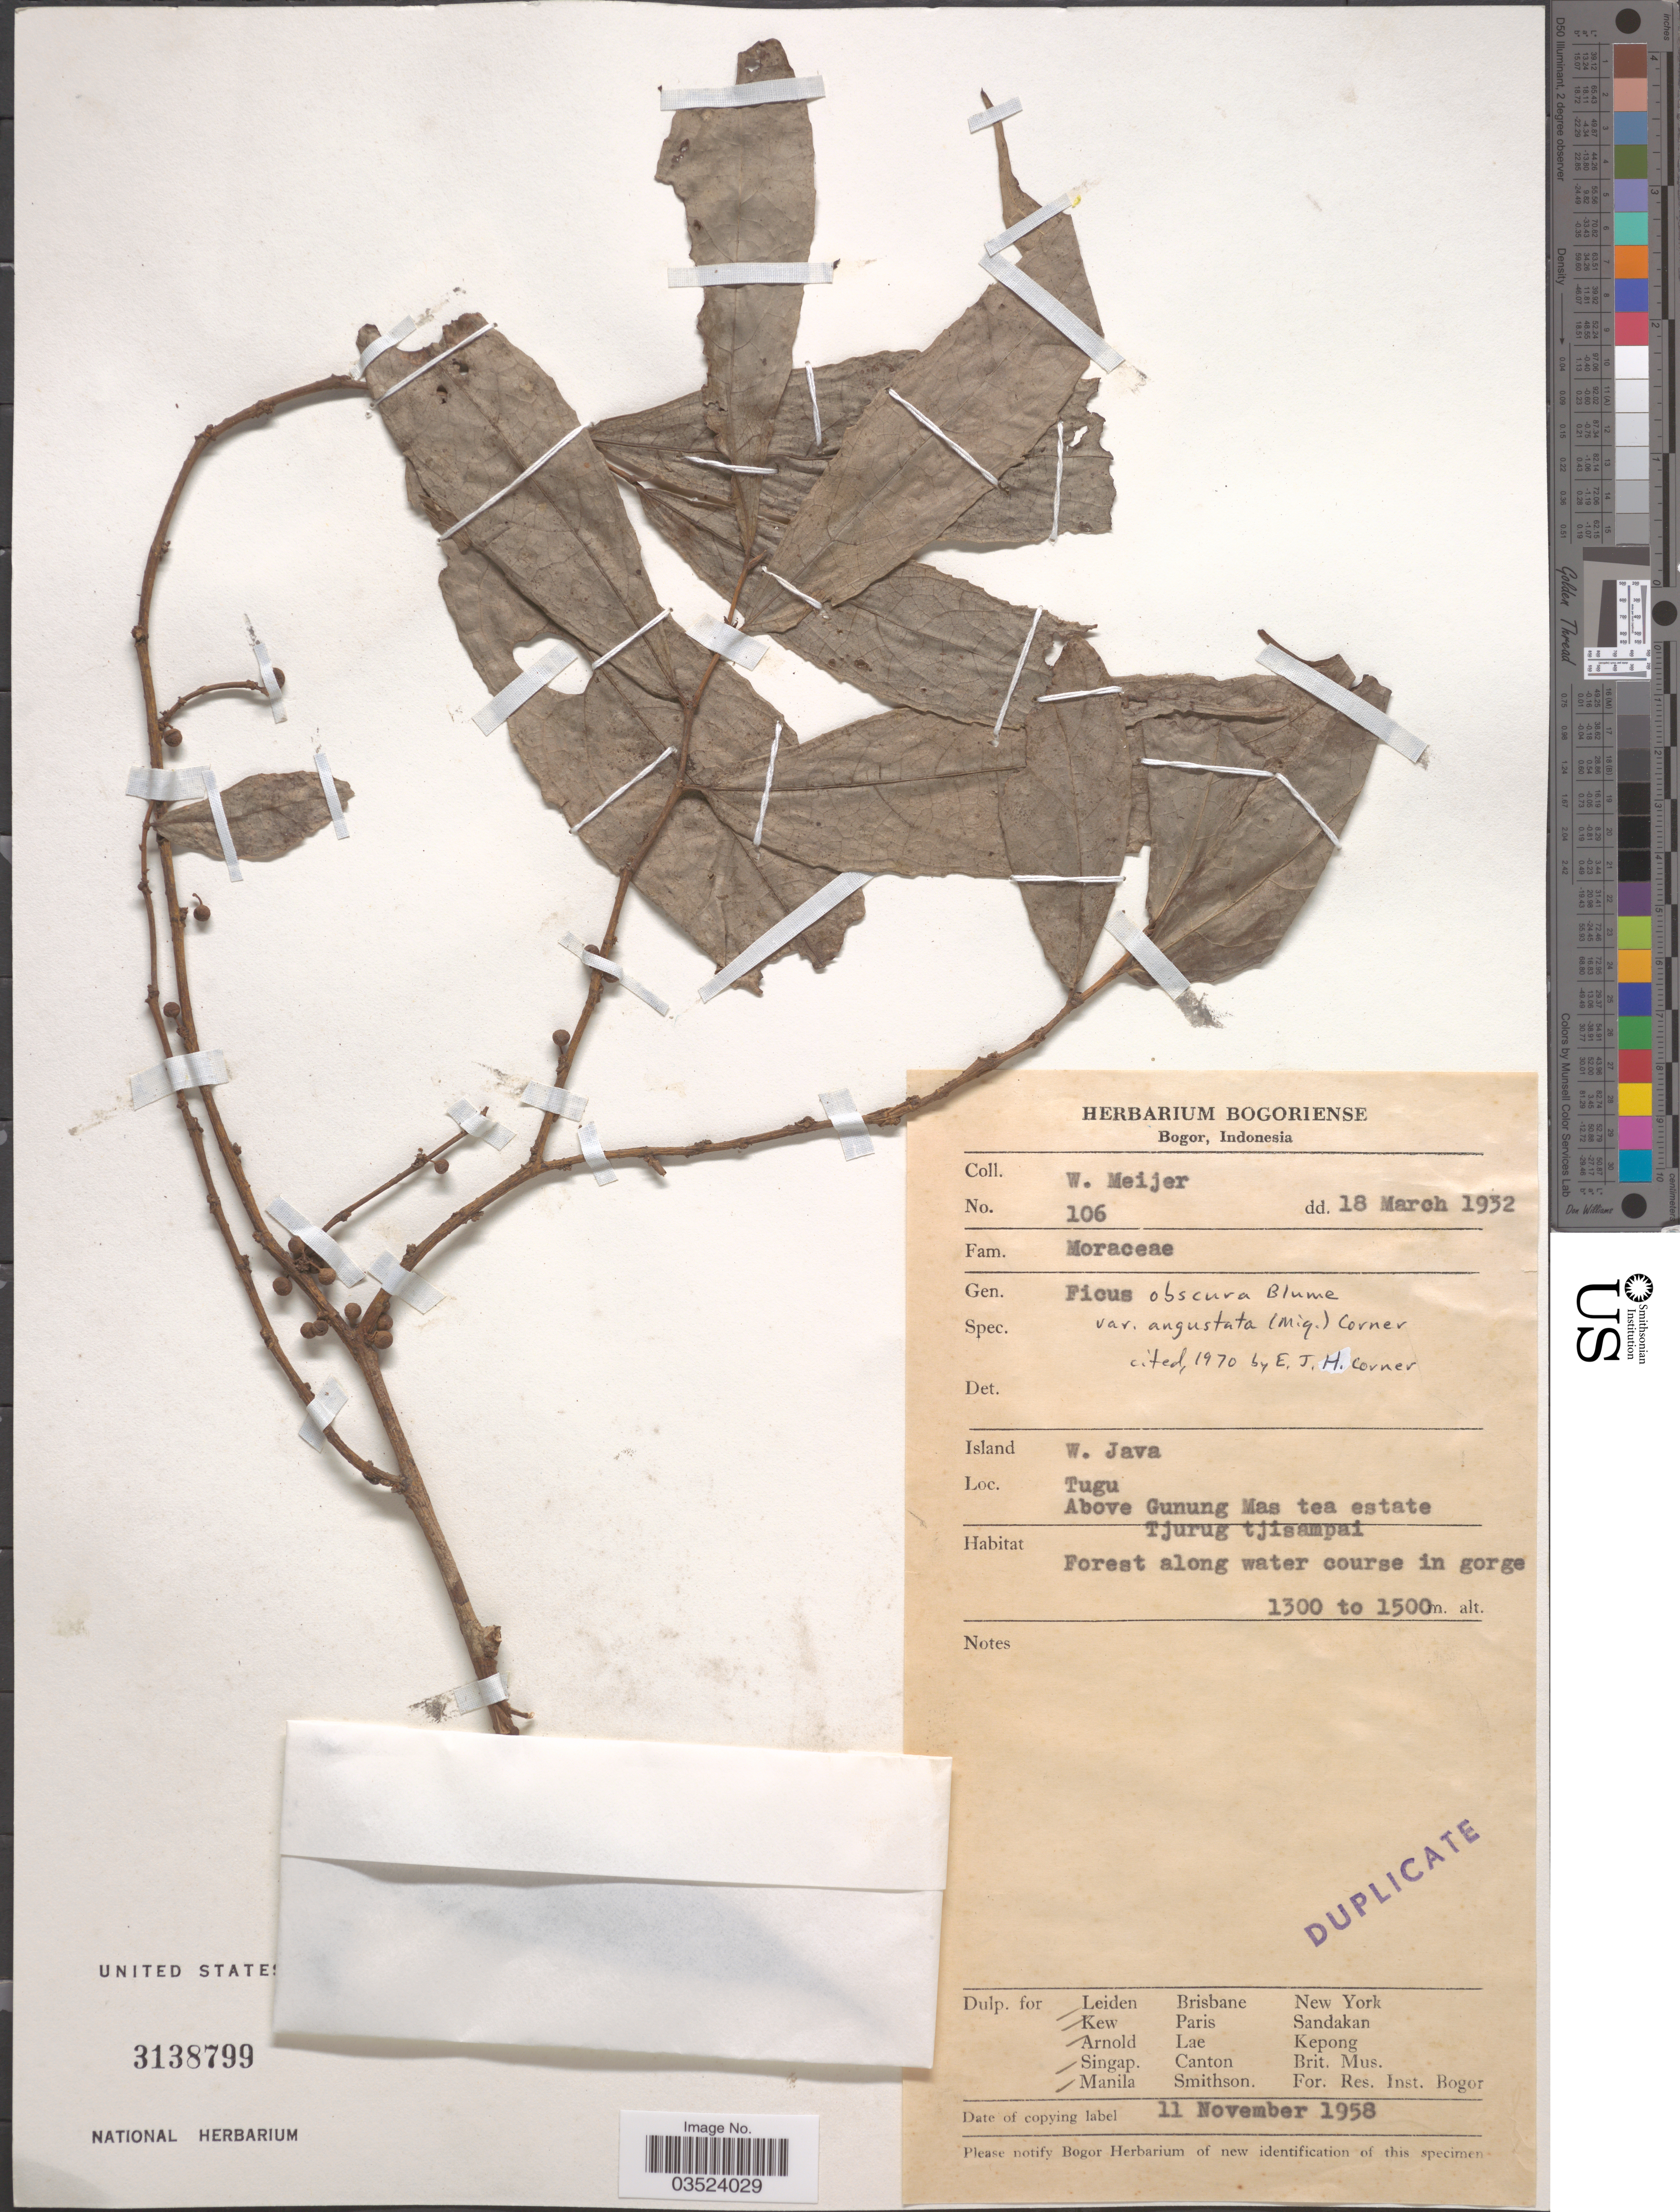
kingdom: Plantae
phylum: Tracheophyta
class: Magnoliopsida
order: Rosales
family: Moraceae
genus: Ficus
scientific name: Ficus obscura var. angustata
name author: (Miq.) Corner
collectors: W. Meijer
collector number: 106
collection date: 1932-03-18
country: Indonesia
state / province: Java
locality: Island W. Java. Tugu. Above Gunung Mas tea estate. Tjurug tjisampai.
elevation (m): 1300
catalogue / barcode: US 3138799